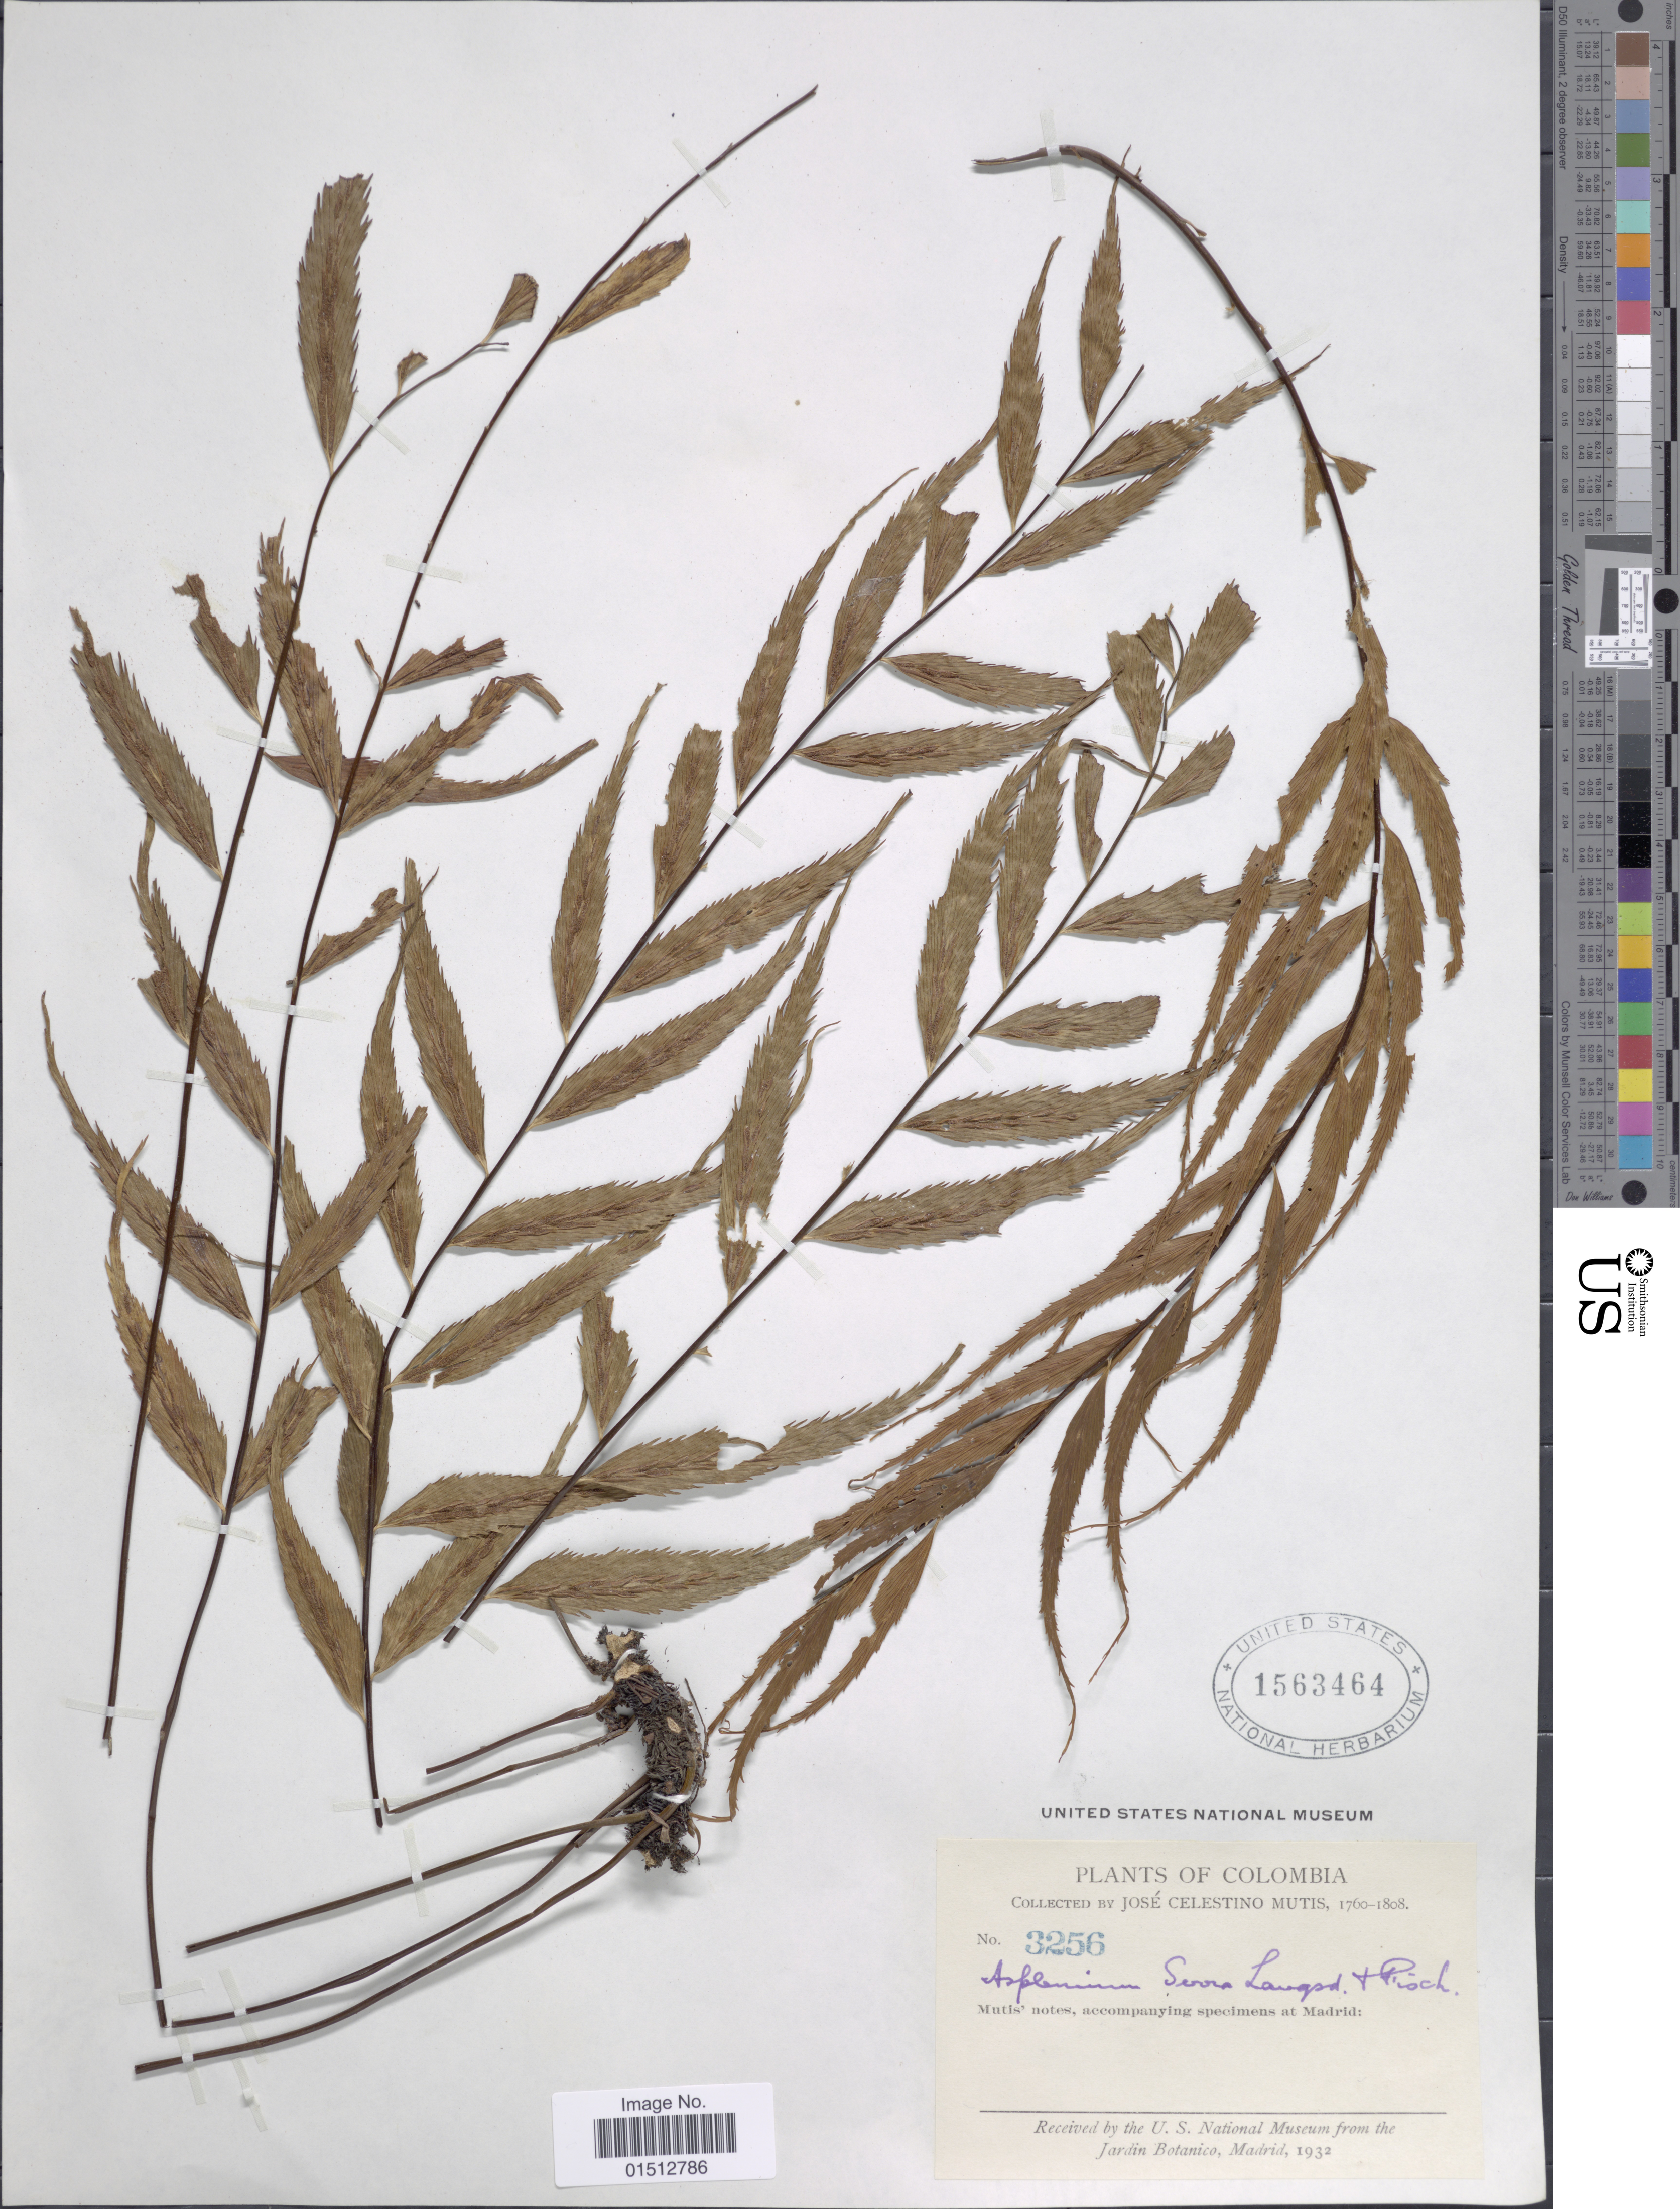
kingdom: Plantae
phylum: Tracheophyta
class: Polypodiopsida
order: Polypodiales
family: Aspleniaceae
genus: Asplenium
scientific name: Asplenium serra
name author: Langsd. & Fisch.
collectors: J. C. B. Mutis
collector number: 3256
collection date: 1760/1808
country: Colombia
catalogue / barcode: US 1563464